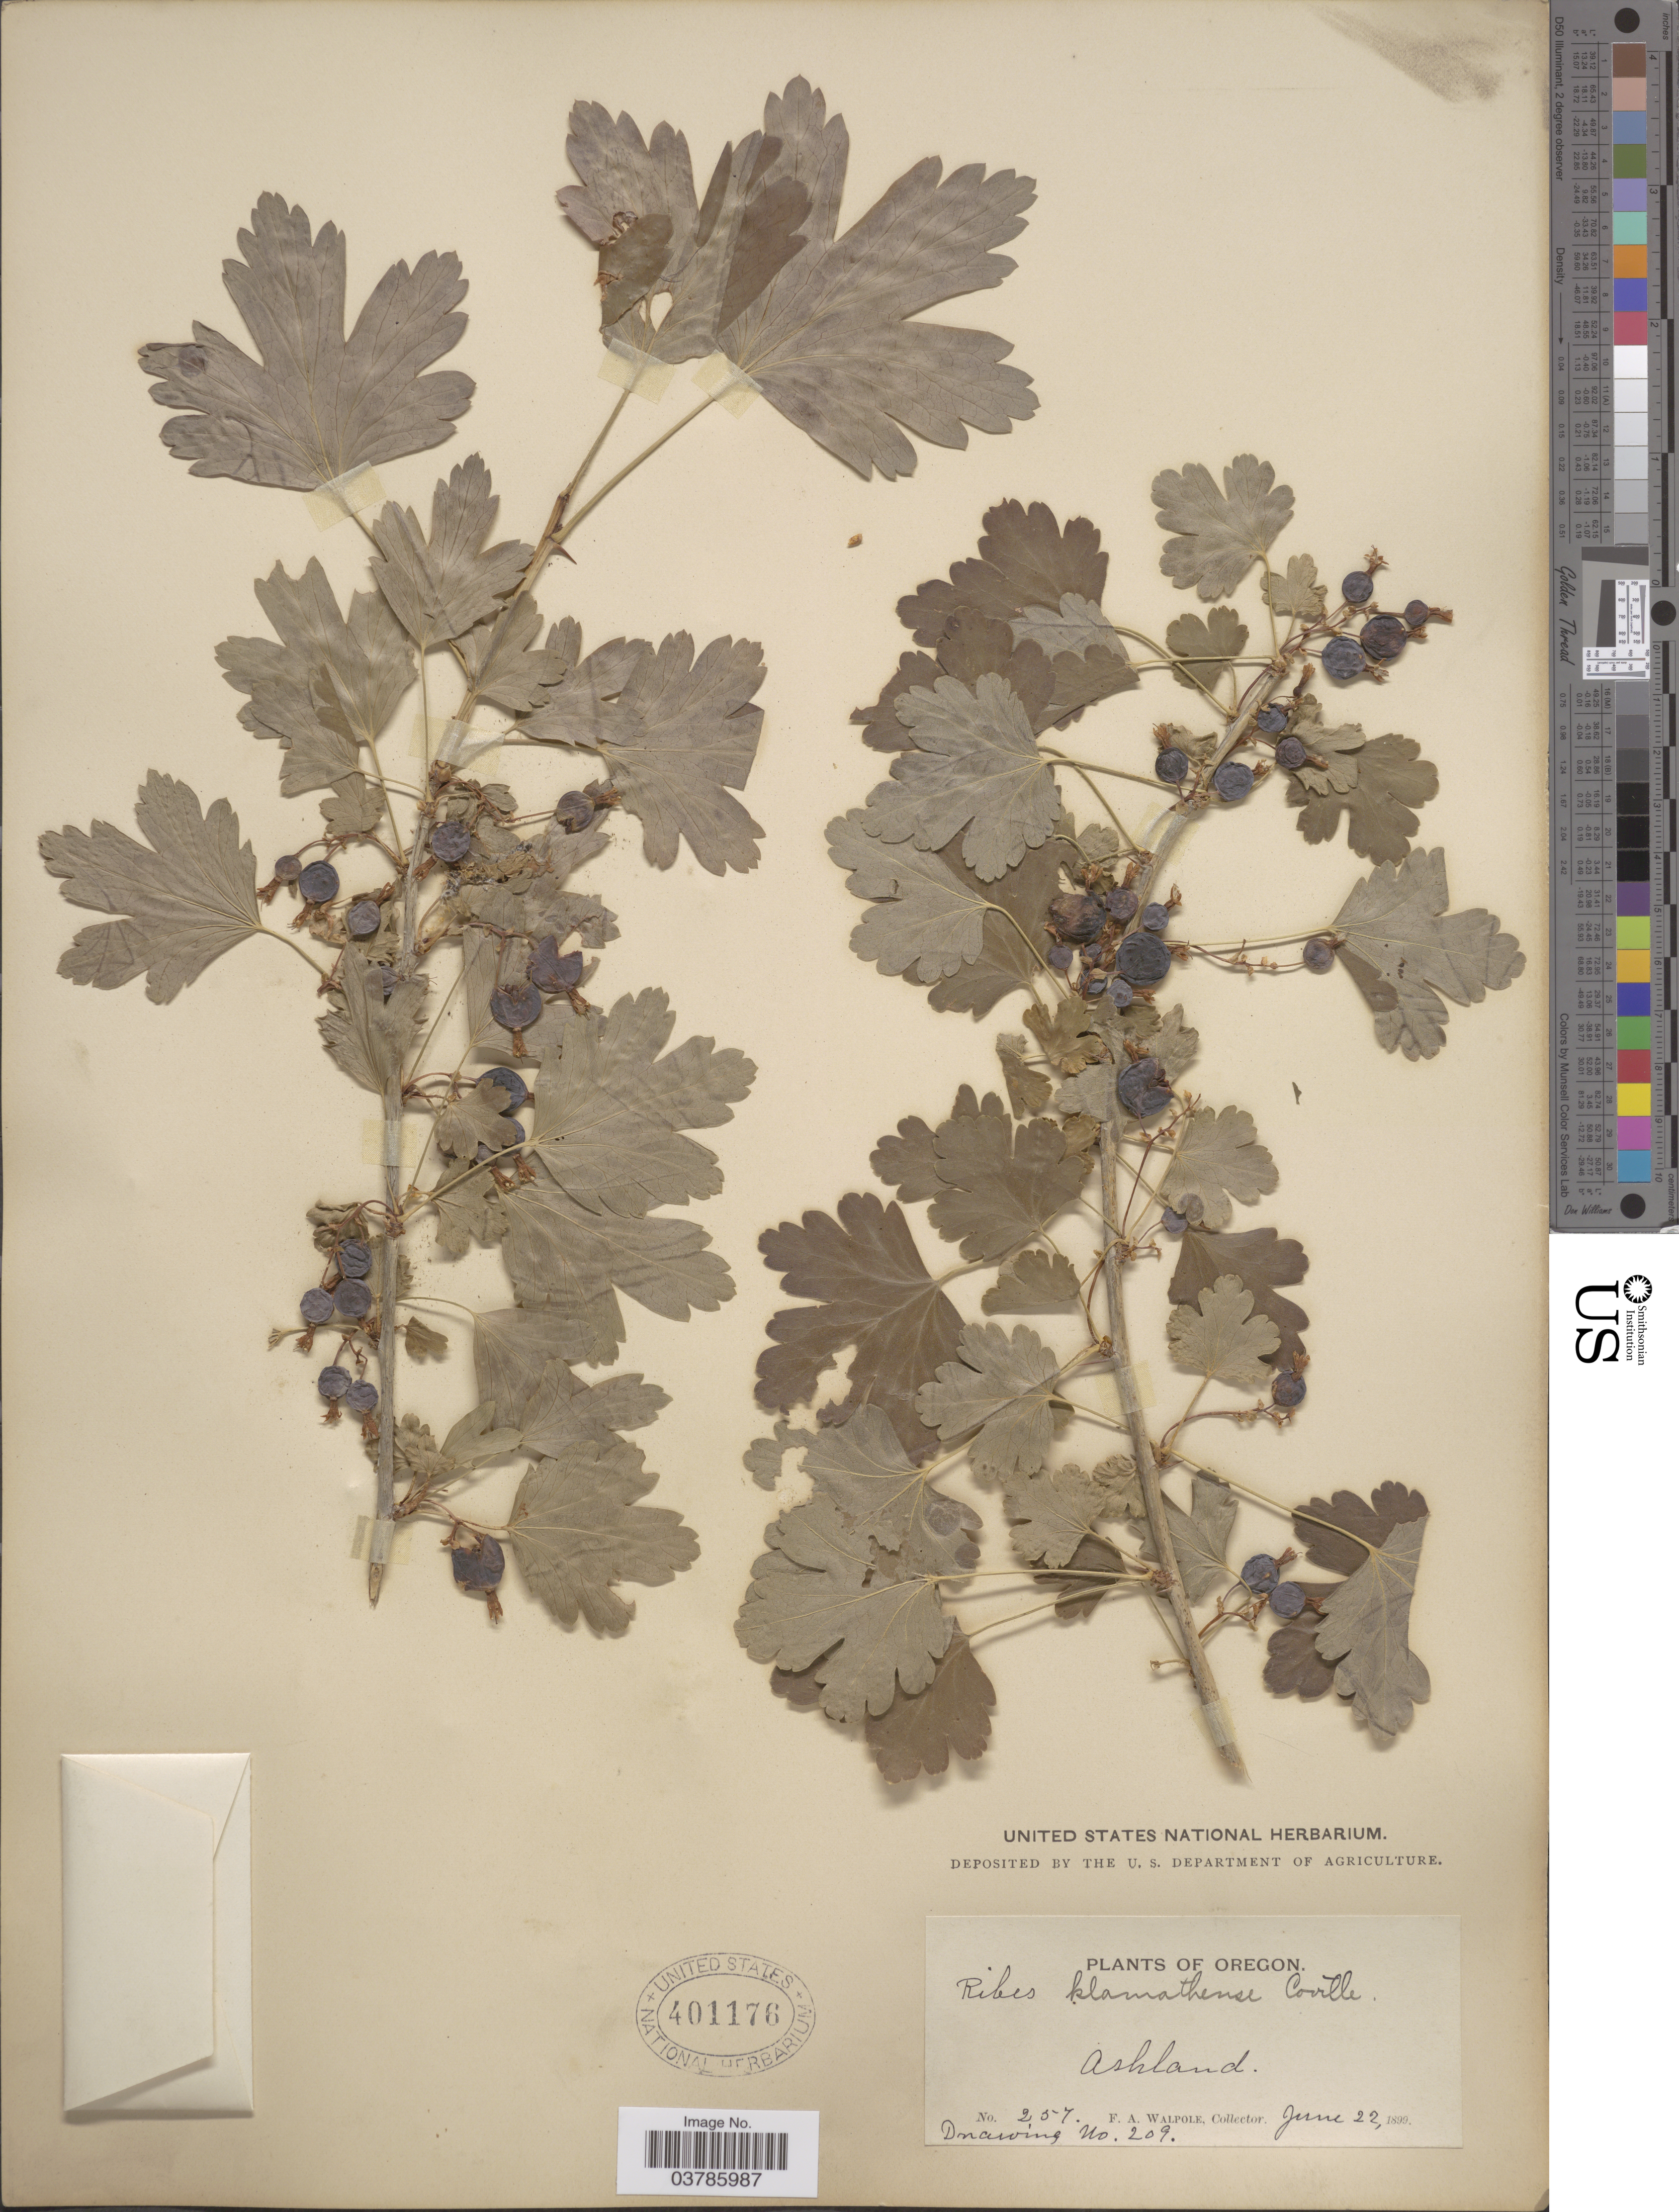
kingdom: Plantae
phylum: Tracheophyta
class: Magnoliopsida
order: Saxifragales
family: Grossulariaceae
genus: Ribes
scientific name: Ribes inerme var. klamathense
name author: (Coville) Jeps.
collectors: F. Walpole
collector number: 257/209?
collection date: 1899-06-22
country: United States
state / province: Oregon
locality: Ashland.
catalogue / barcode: US 401176